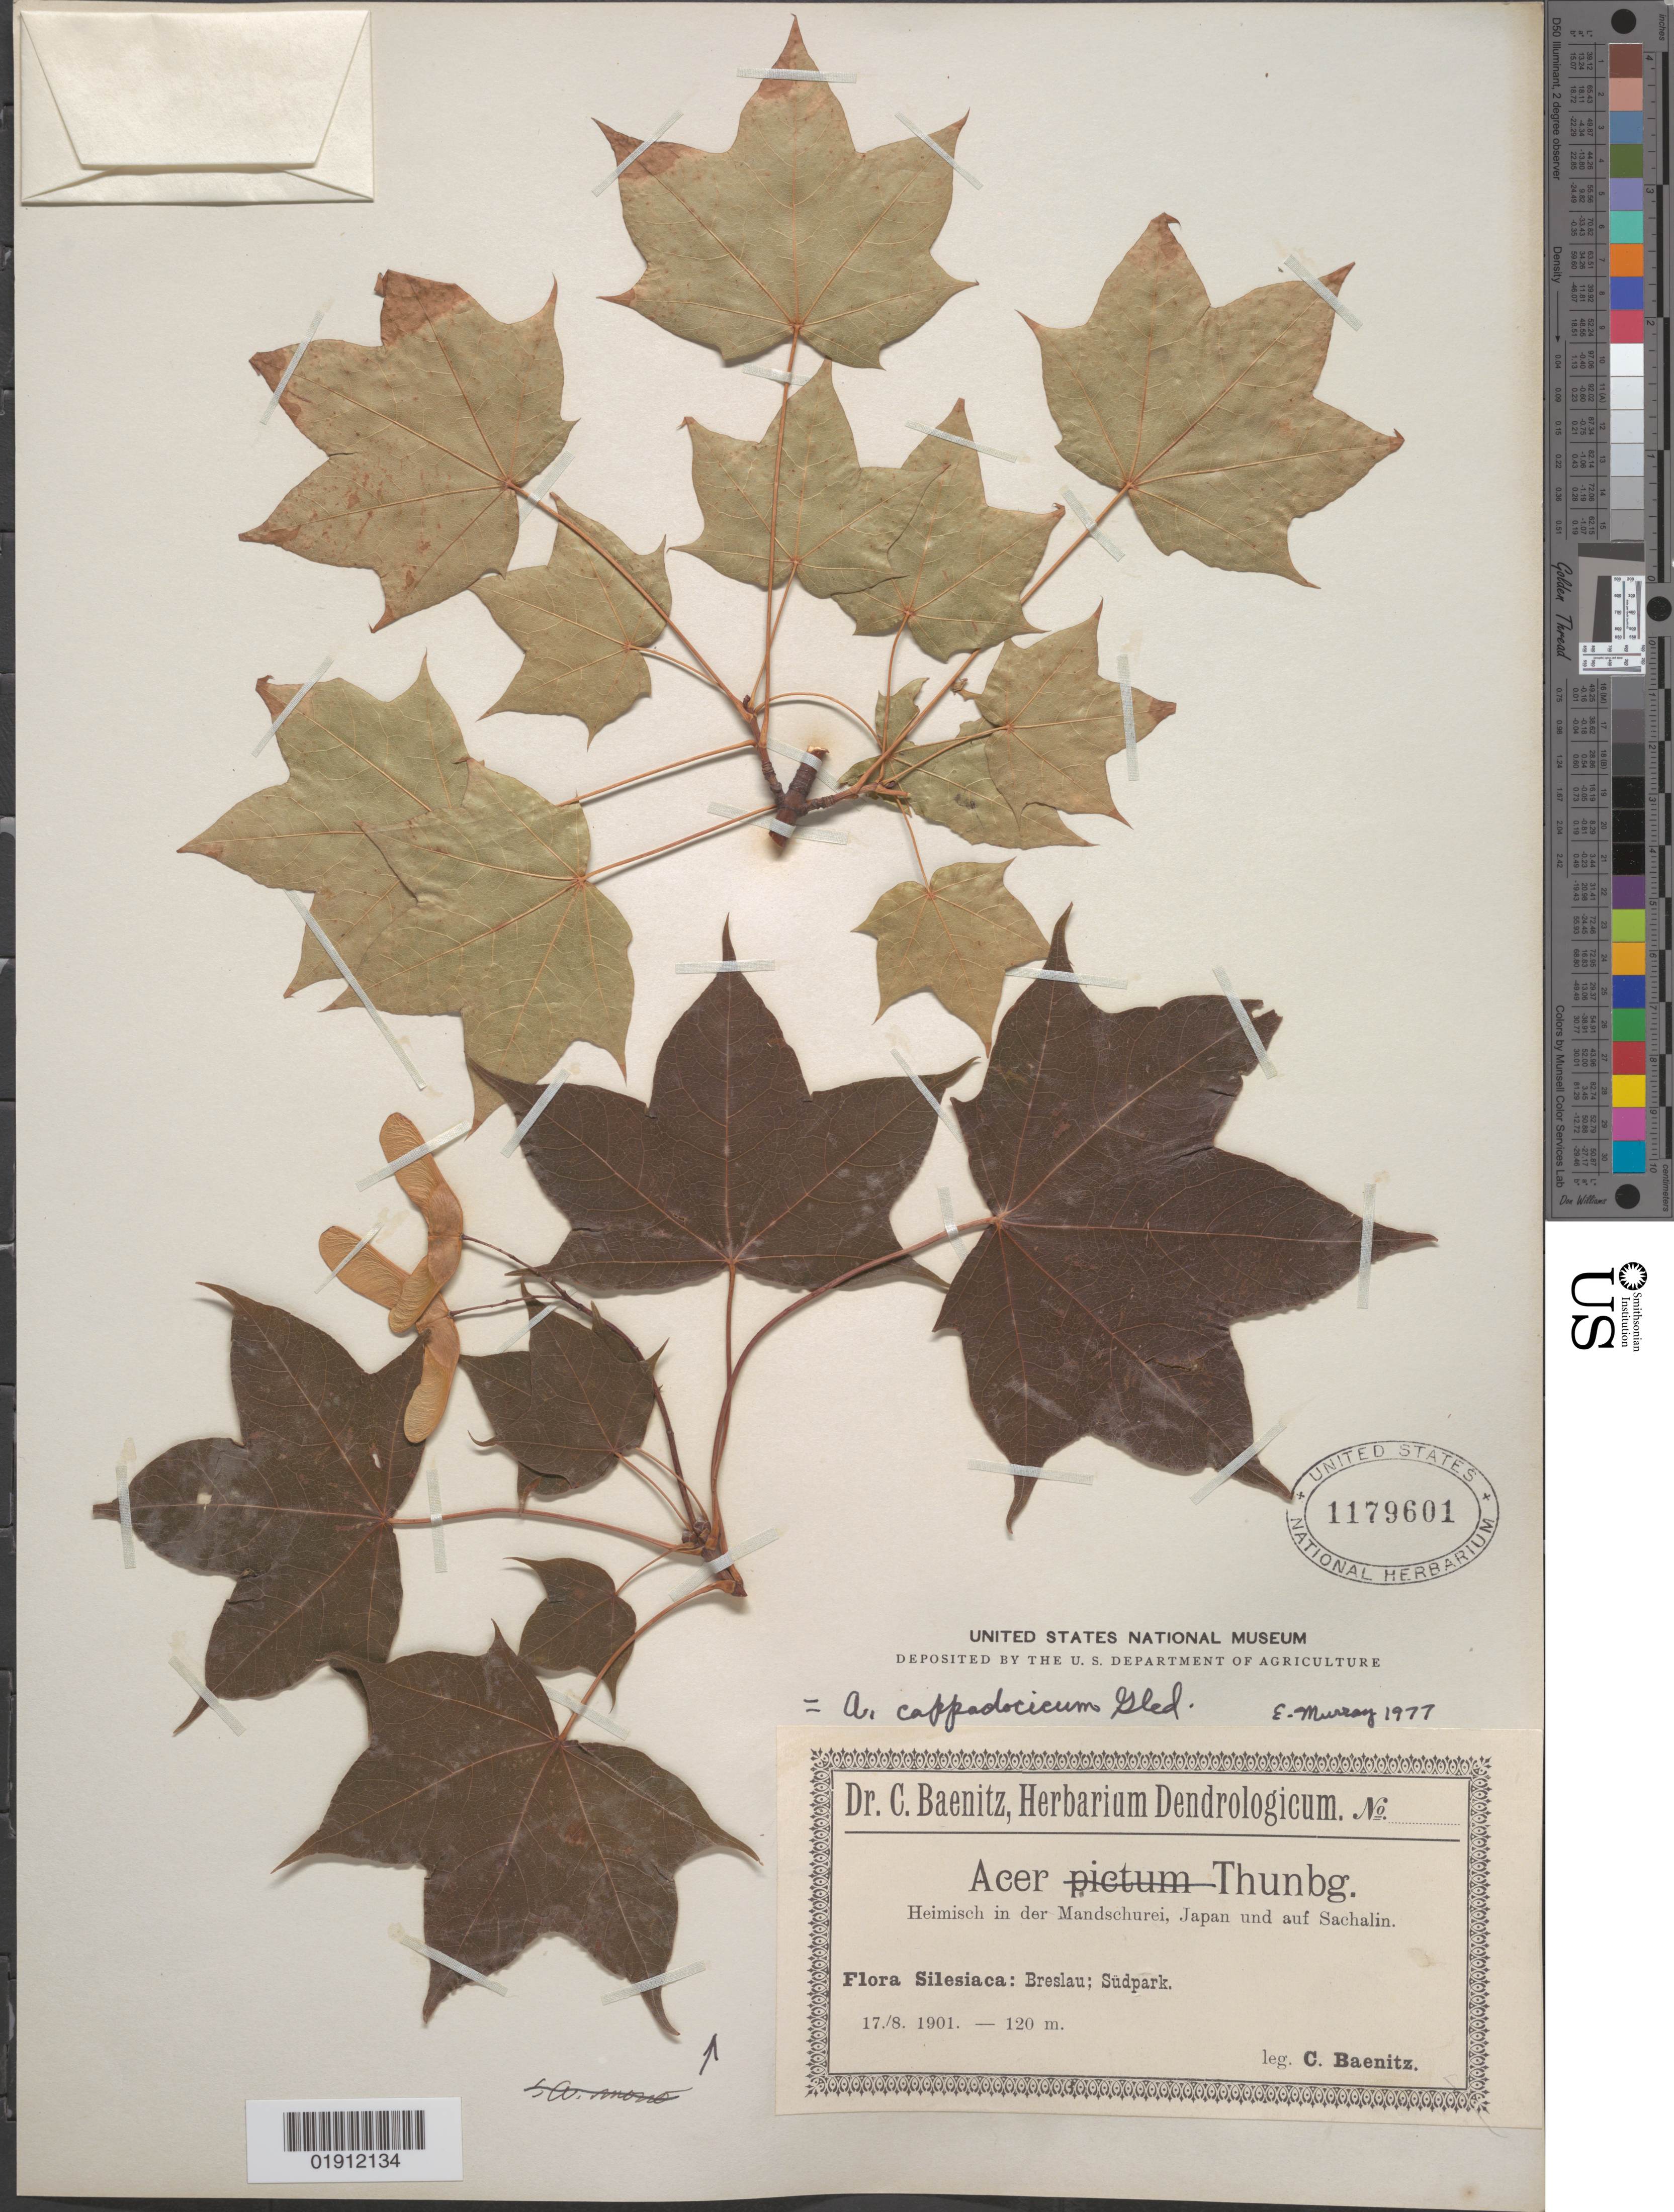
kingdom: Plantae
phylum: Tracheophyta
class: Magnoliopsida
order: Sapindales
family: Sapindaceae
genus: Acer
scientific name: Acer cappadocicum subsp. truncatum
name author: (Bunge) A.E. Murray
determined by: Murray, Edward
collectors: C. G. Baenitz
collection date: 1901-08-17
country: Poland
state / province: Dolnoslaskie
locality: Silesiaca: Breslau [Wrocław], Sudpark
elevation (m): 120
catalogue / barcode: US 1179601